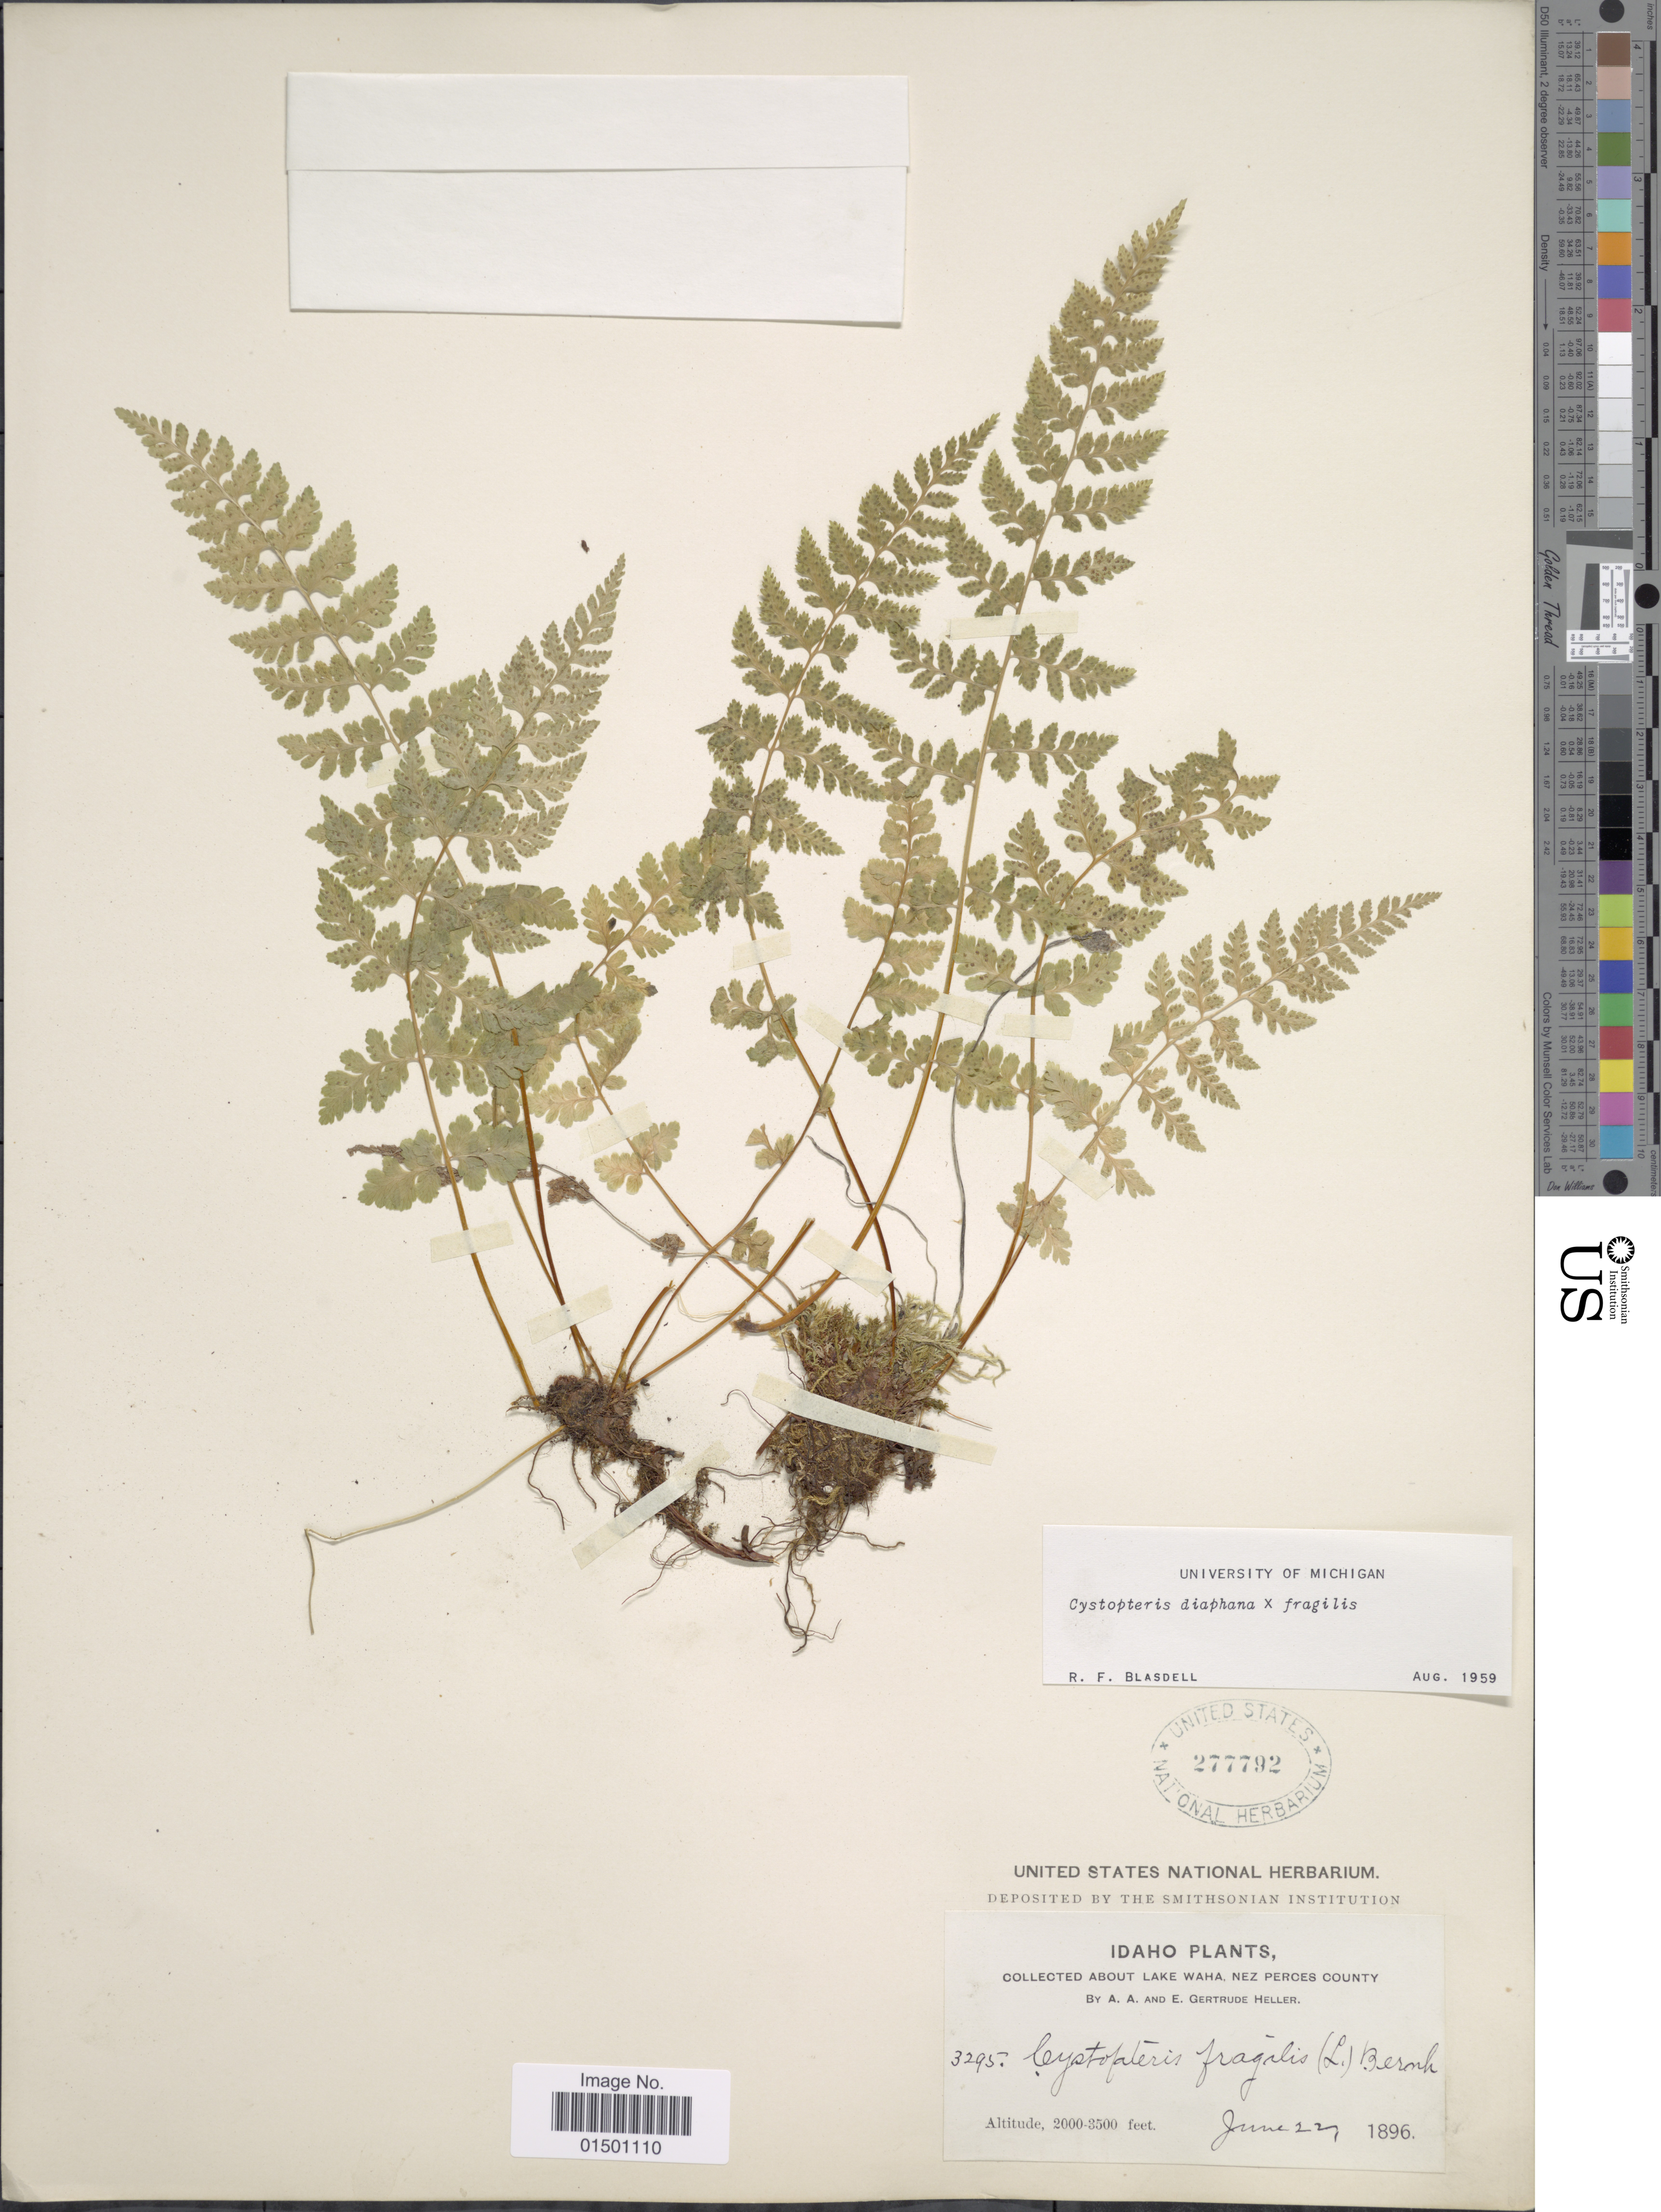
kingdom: Plantae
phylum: Tracheophyta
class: Polypodiopsida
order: Polypodiales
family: Cystopteridaceae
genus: Cystopteris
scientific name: Cystopteris diaphana x C. fragilis (L.) Bernh.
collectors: A. A. Heller & E. G. Heller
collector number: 3295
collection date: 1896-06-22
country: United States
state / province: Idaho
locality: Lake Waha. Nez Perces County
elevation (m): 610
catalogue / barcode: US 277792